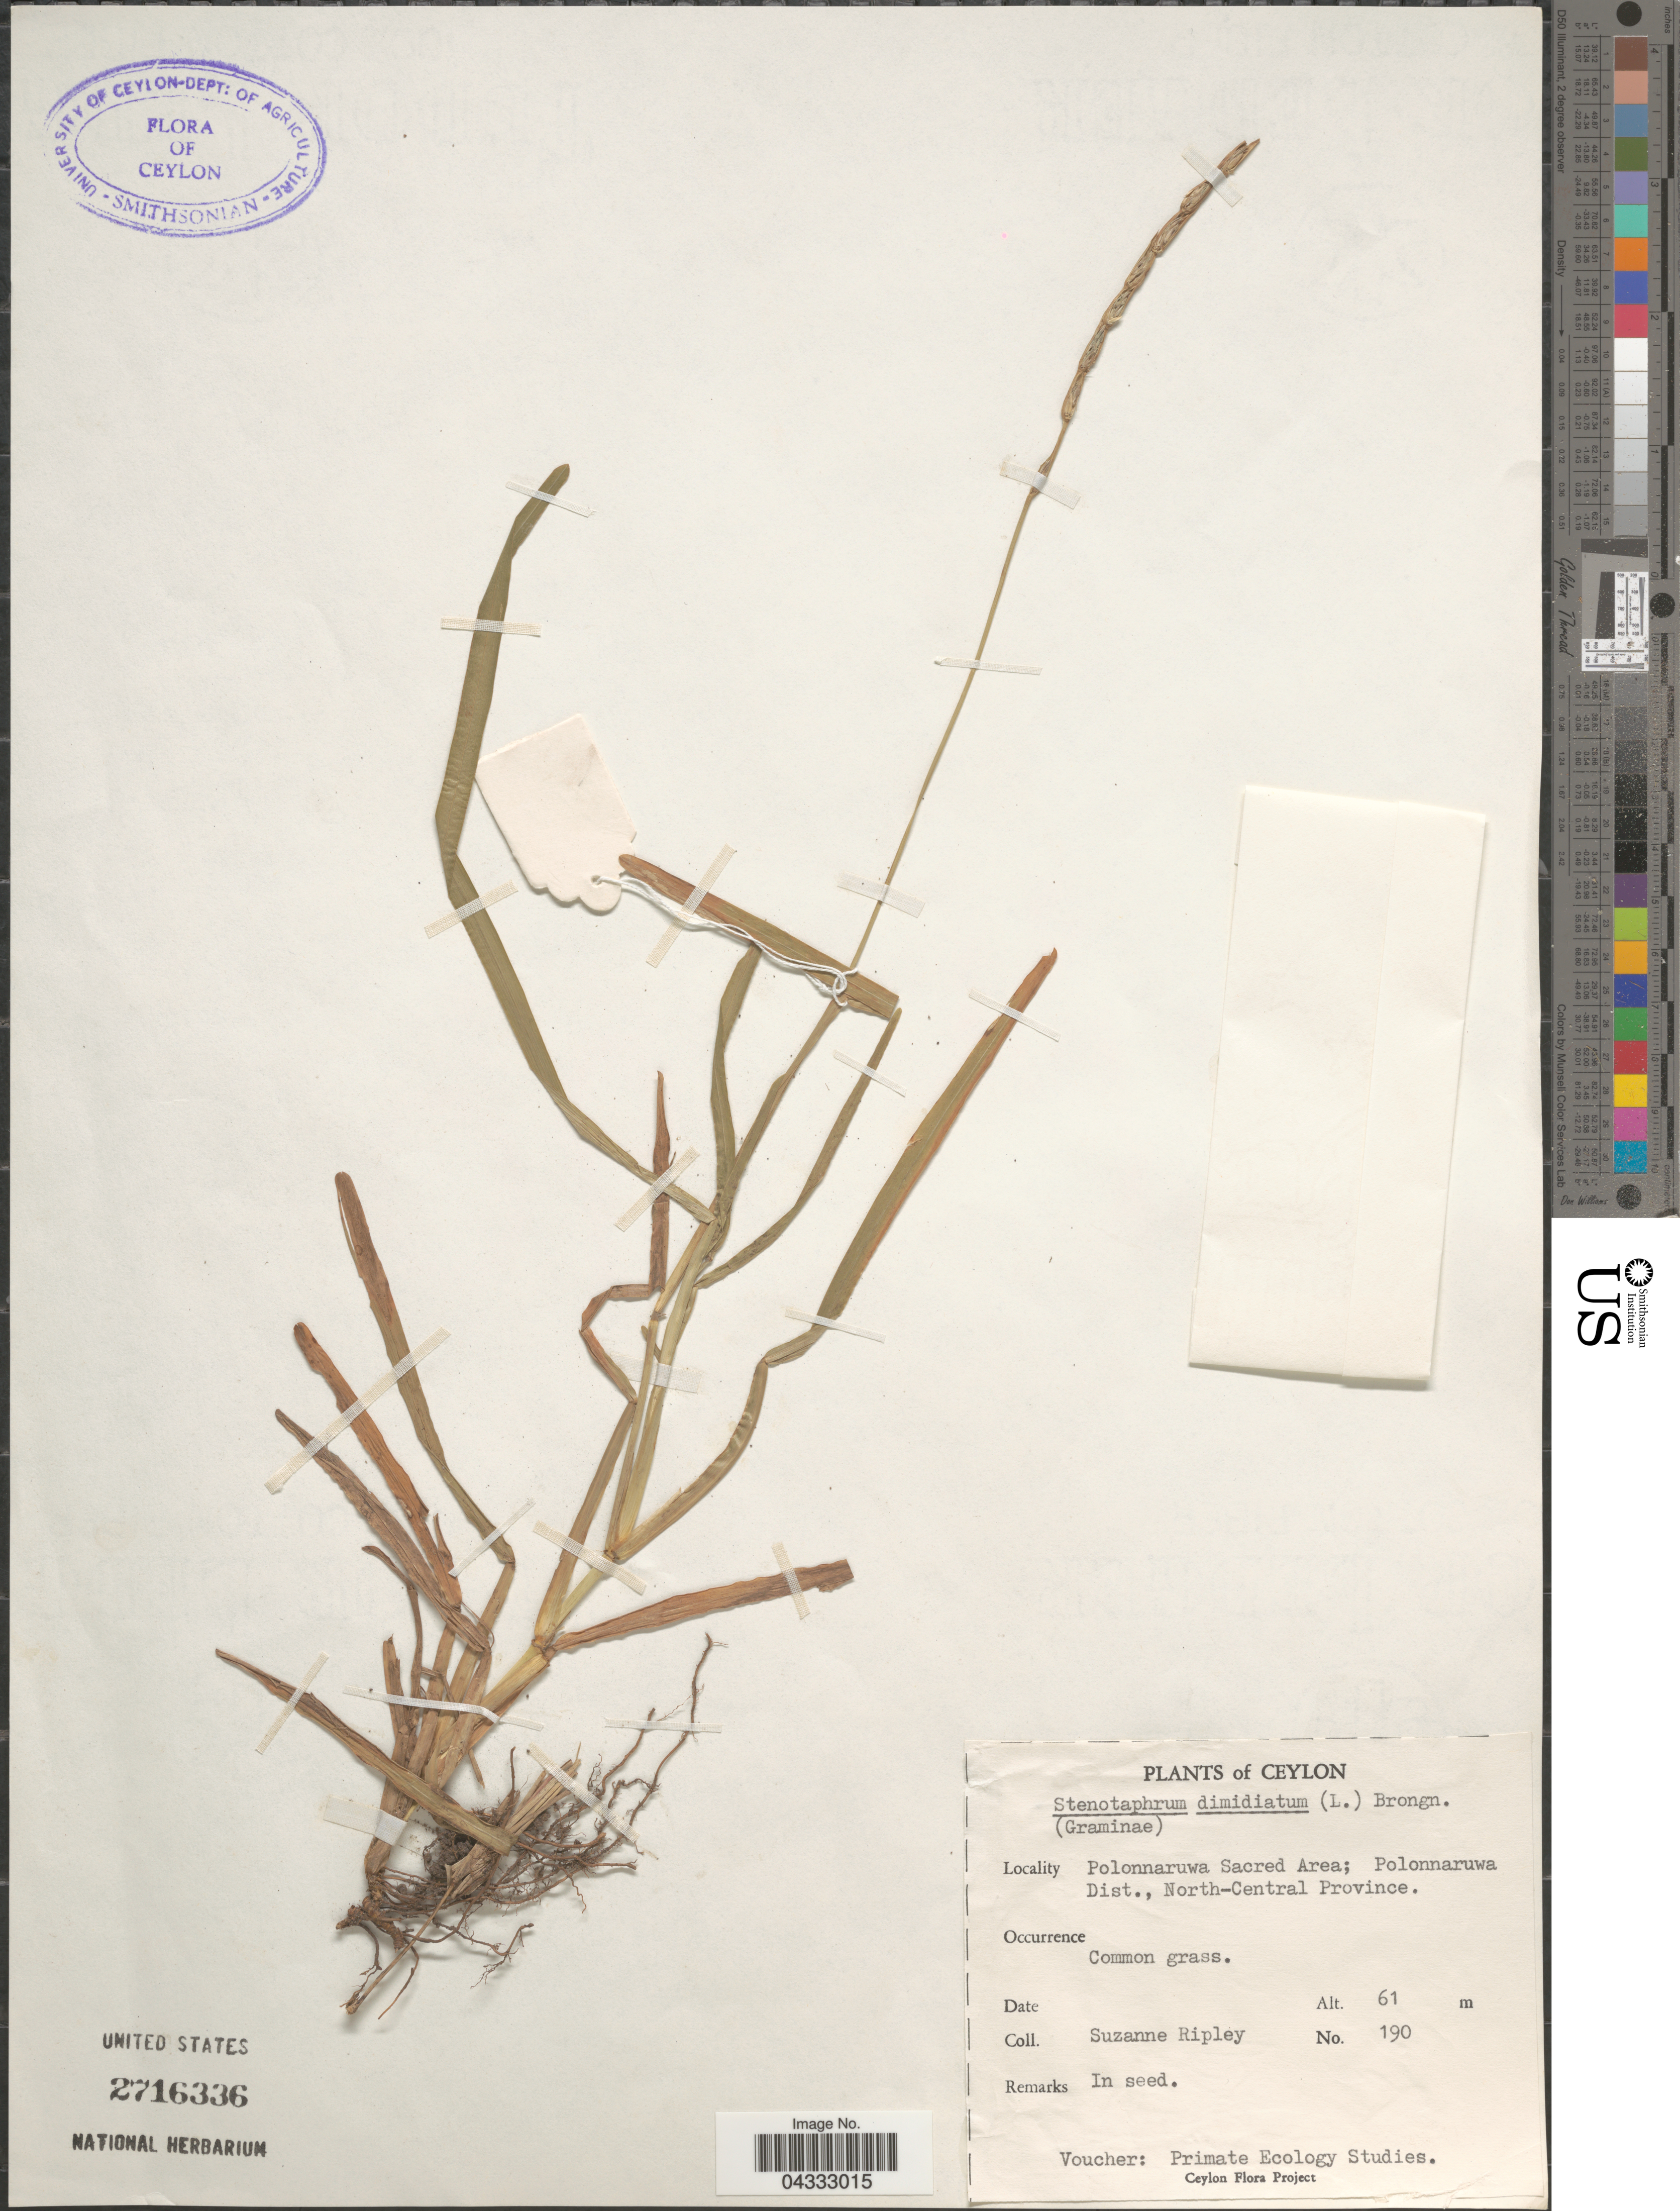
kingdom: Plantae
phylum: Tracheophyta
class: Liliopsida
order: Poales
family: Poaceae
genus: Stenotaphrum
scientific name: Stenotaphrum dimidiatum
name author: (L.) Brongn.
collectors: S. Ripley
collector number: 190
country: Sri Lanka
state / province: North Central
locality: Ceylon. Polonnaruwa Sacred Area; Polonnaruwa Dist.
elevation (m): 61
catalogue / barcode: US 2716336